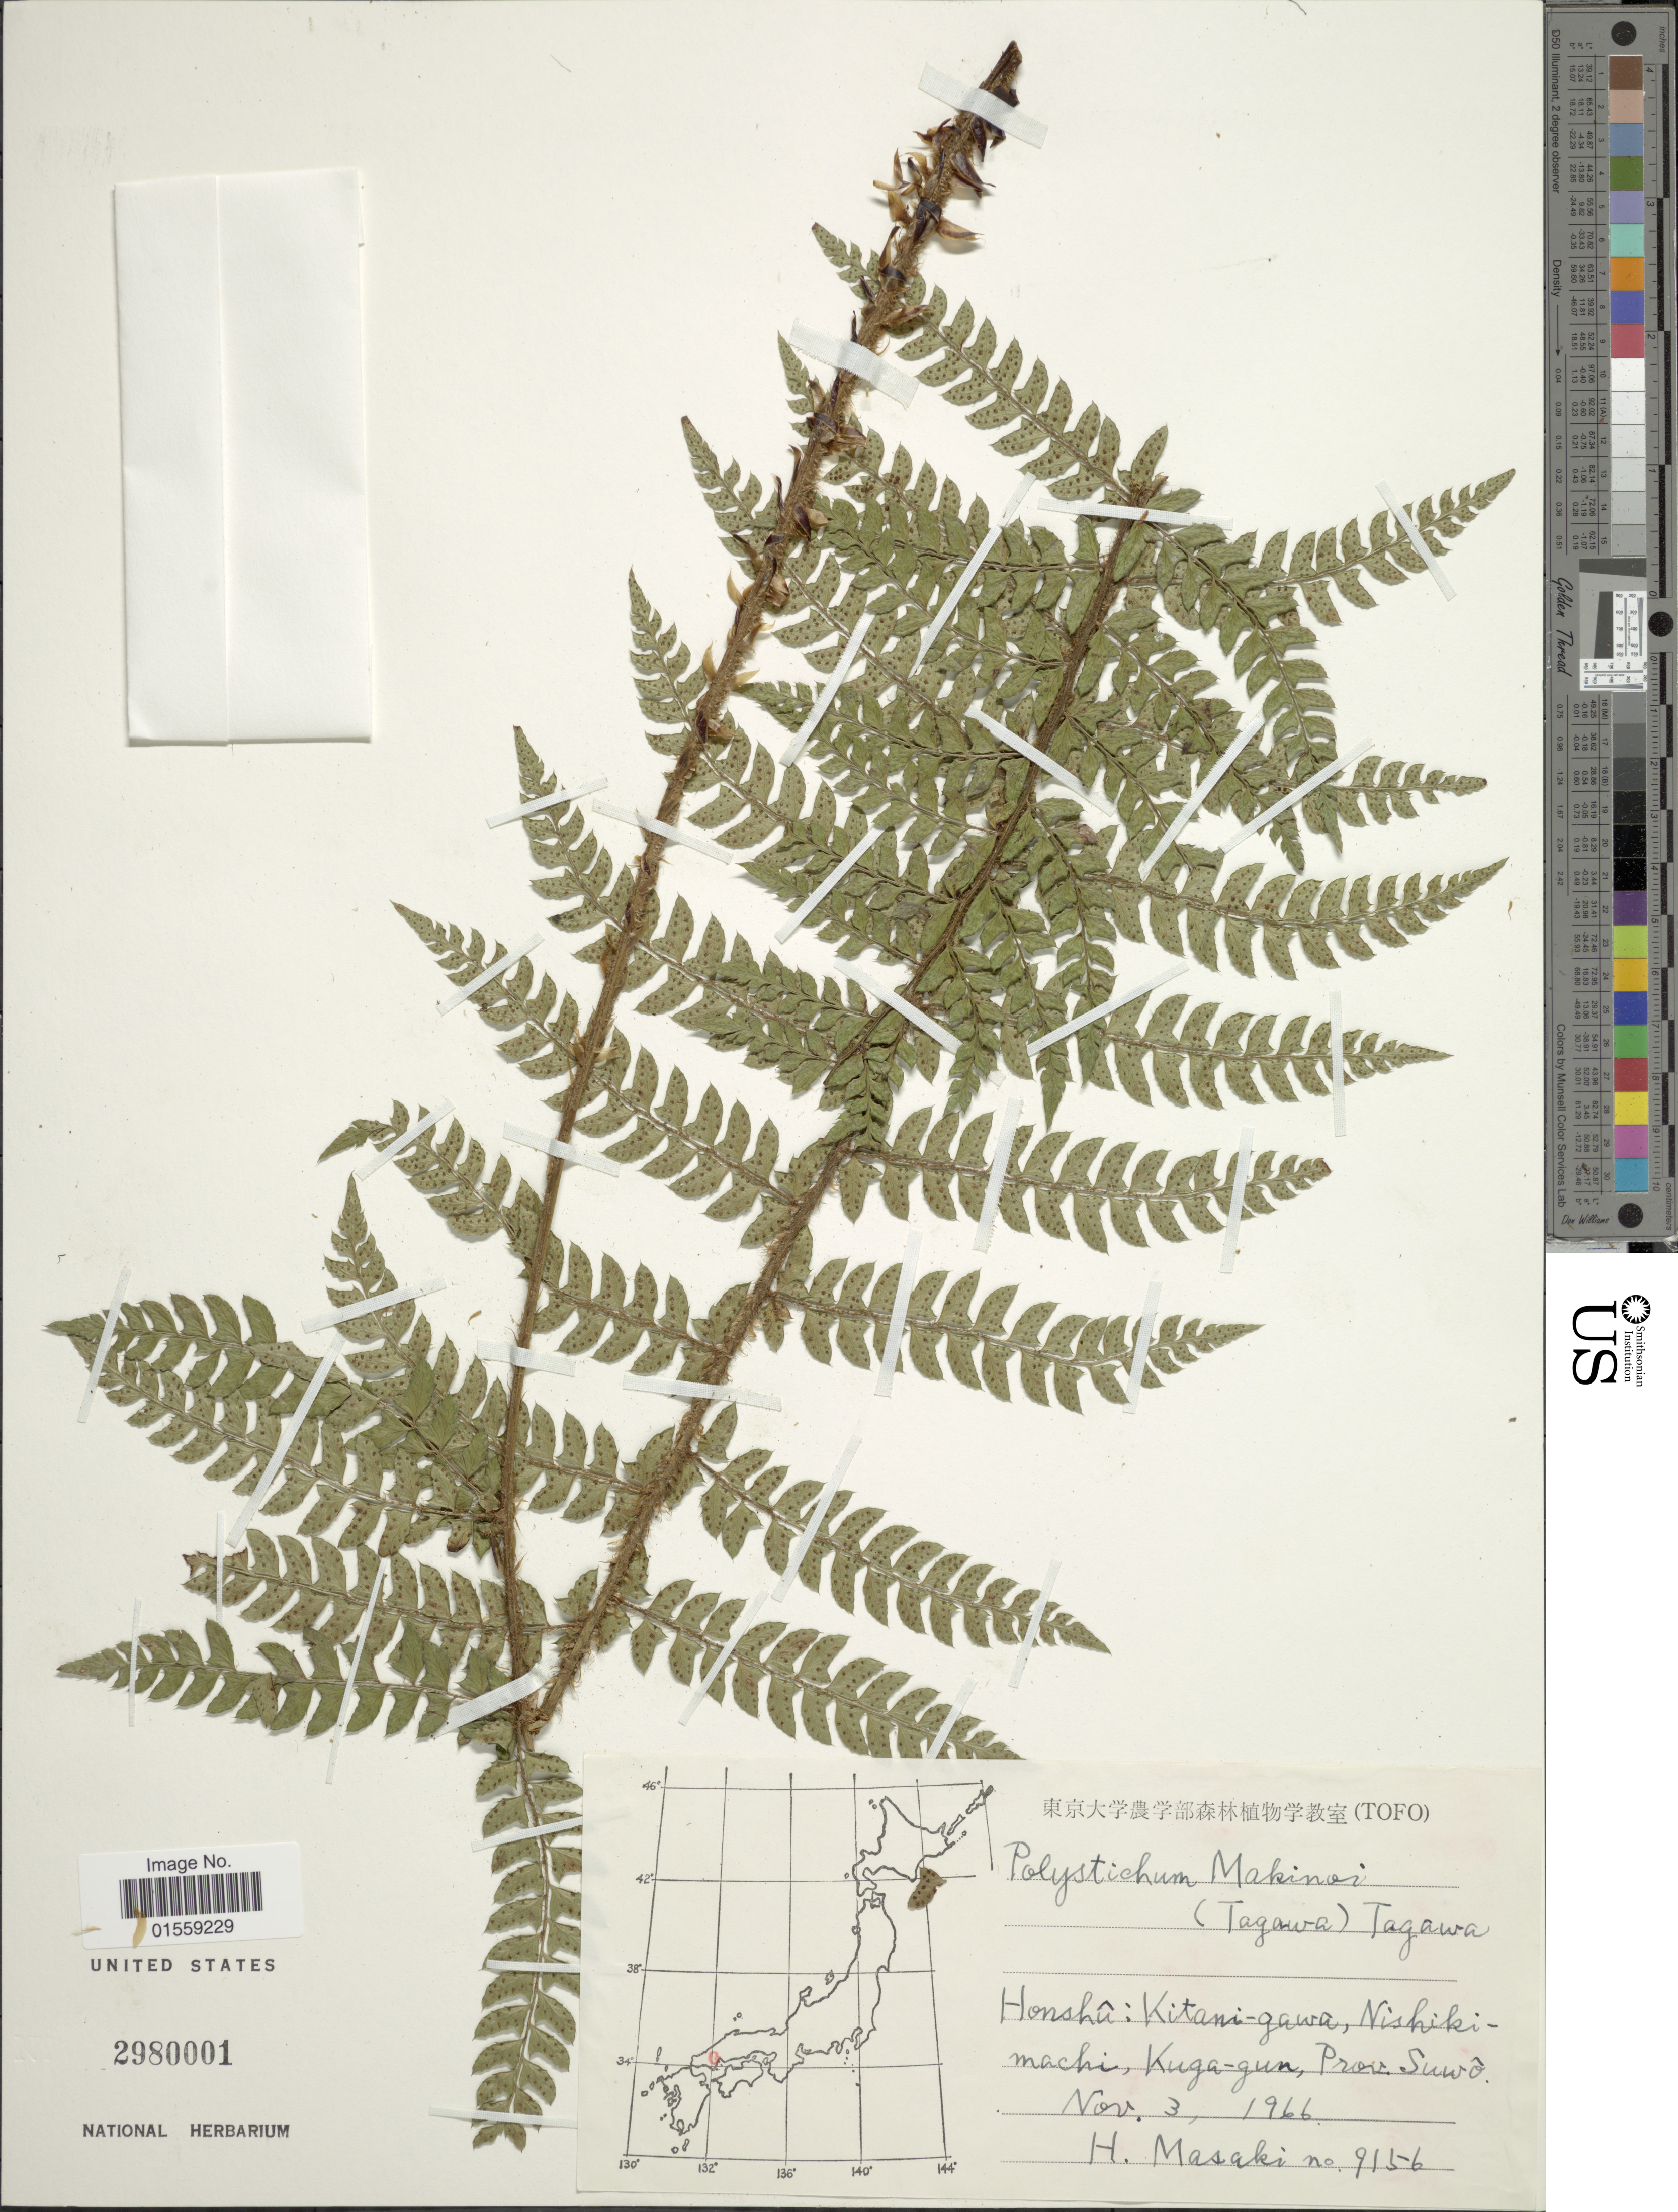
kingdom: Plantae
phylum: Tracheophyta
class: Polypodiopsida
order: Polypodiales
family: Dryopteridaceae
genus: Polystichum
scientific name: Polystichum makinoi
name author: (Tagawa) Tagawa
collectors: H. Masaki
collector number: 9156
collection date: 1966-11-03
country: Japan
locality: Honshu: Kitani-gawa, Nishiki-machi, Kuga-gun, Prov. Suwo.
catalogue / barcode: US 2980001